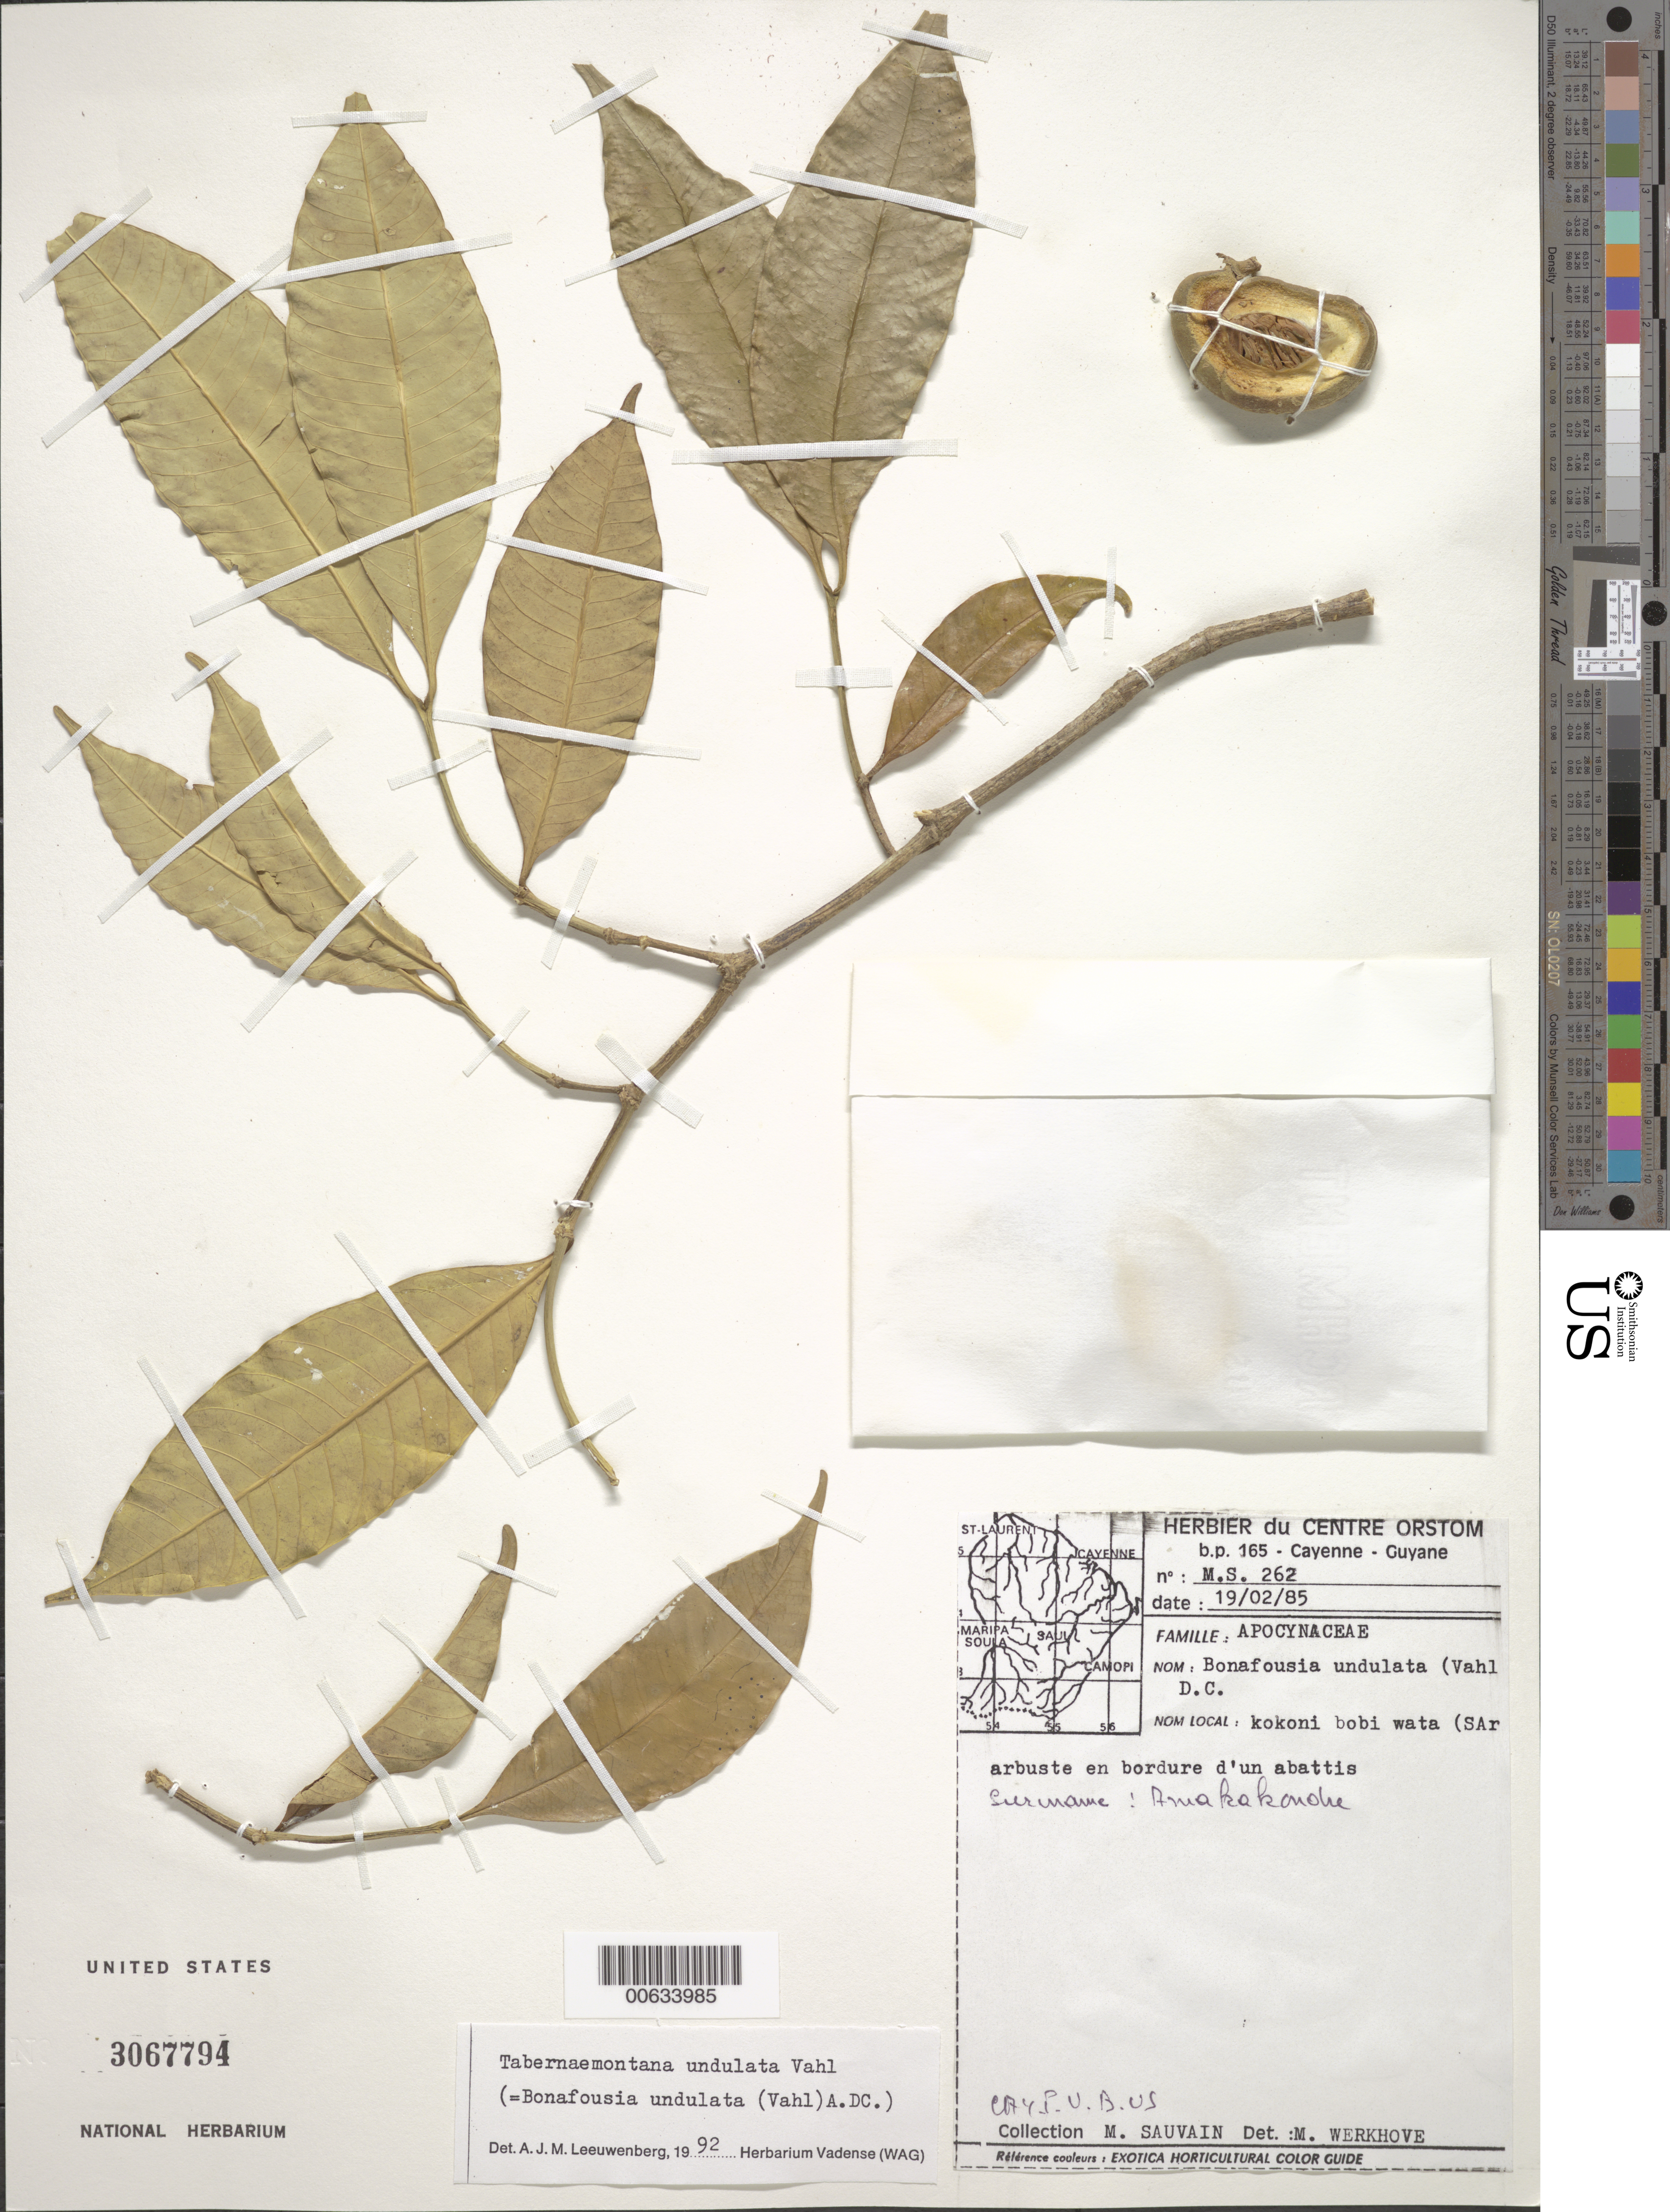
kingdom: Plantae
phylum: Tracheophyta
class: Magnoliopsida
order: Gentianales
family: Apocynaceae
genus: Tabernaemontana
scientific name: Tabernaemontana undulata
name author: Vahl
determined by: Leeuwenberg, A. J. M.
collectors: M. Sauvain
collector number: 262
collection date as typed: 19-Feb-85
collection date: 1985-02-19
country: Suriname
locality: Amaka kondre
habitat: Bordure d'un abbatis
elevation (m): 200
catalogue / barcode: US 3067794